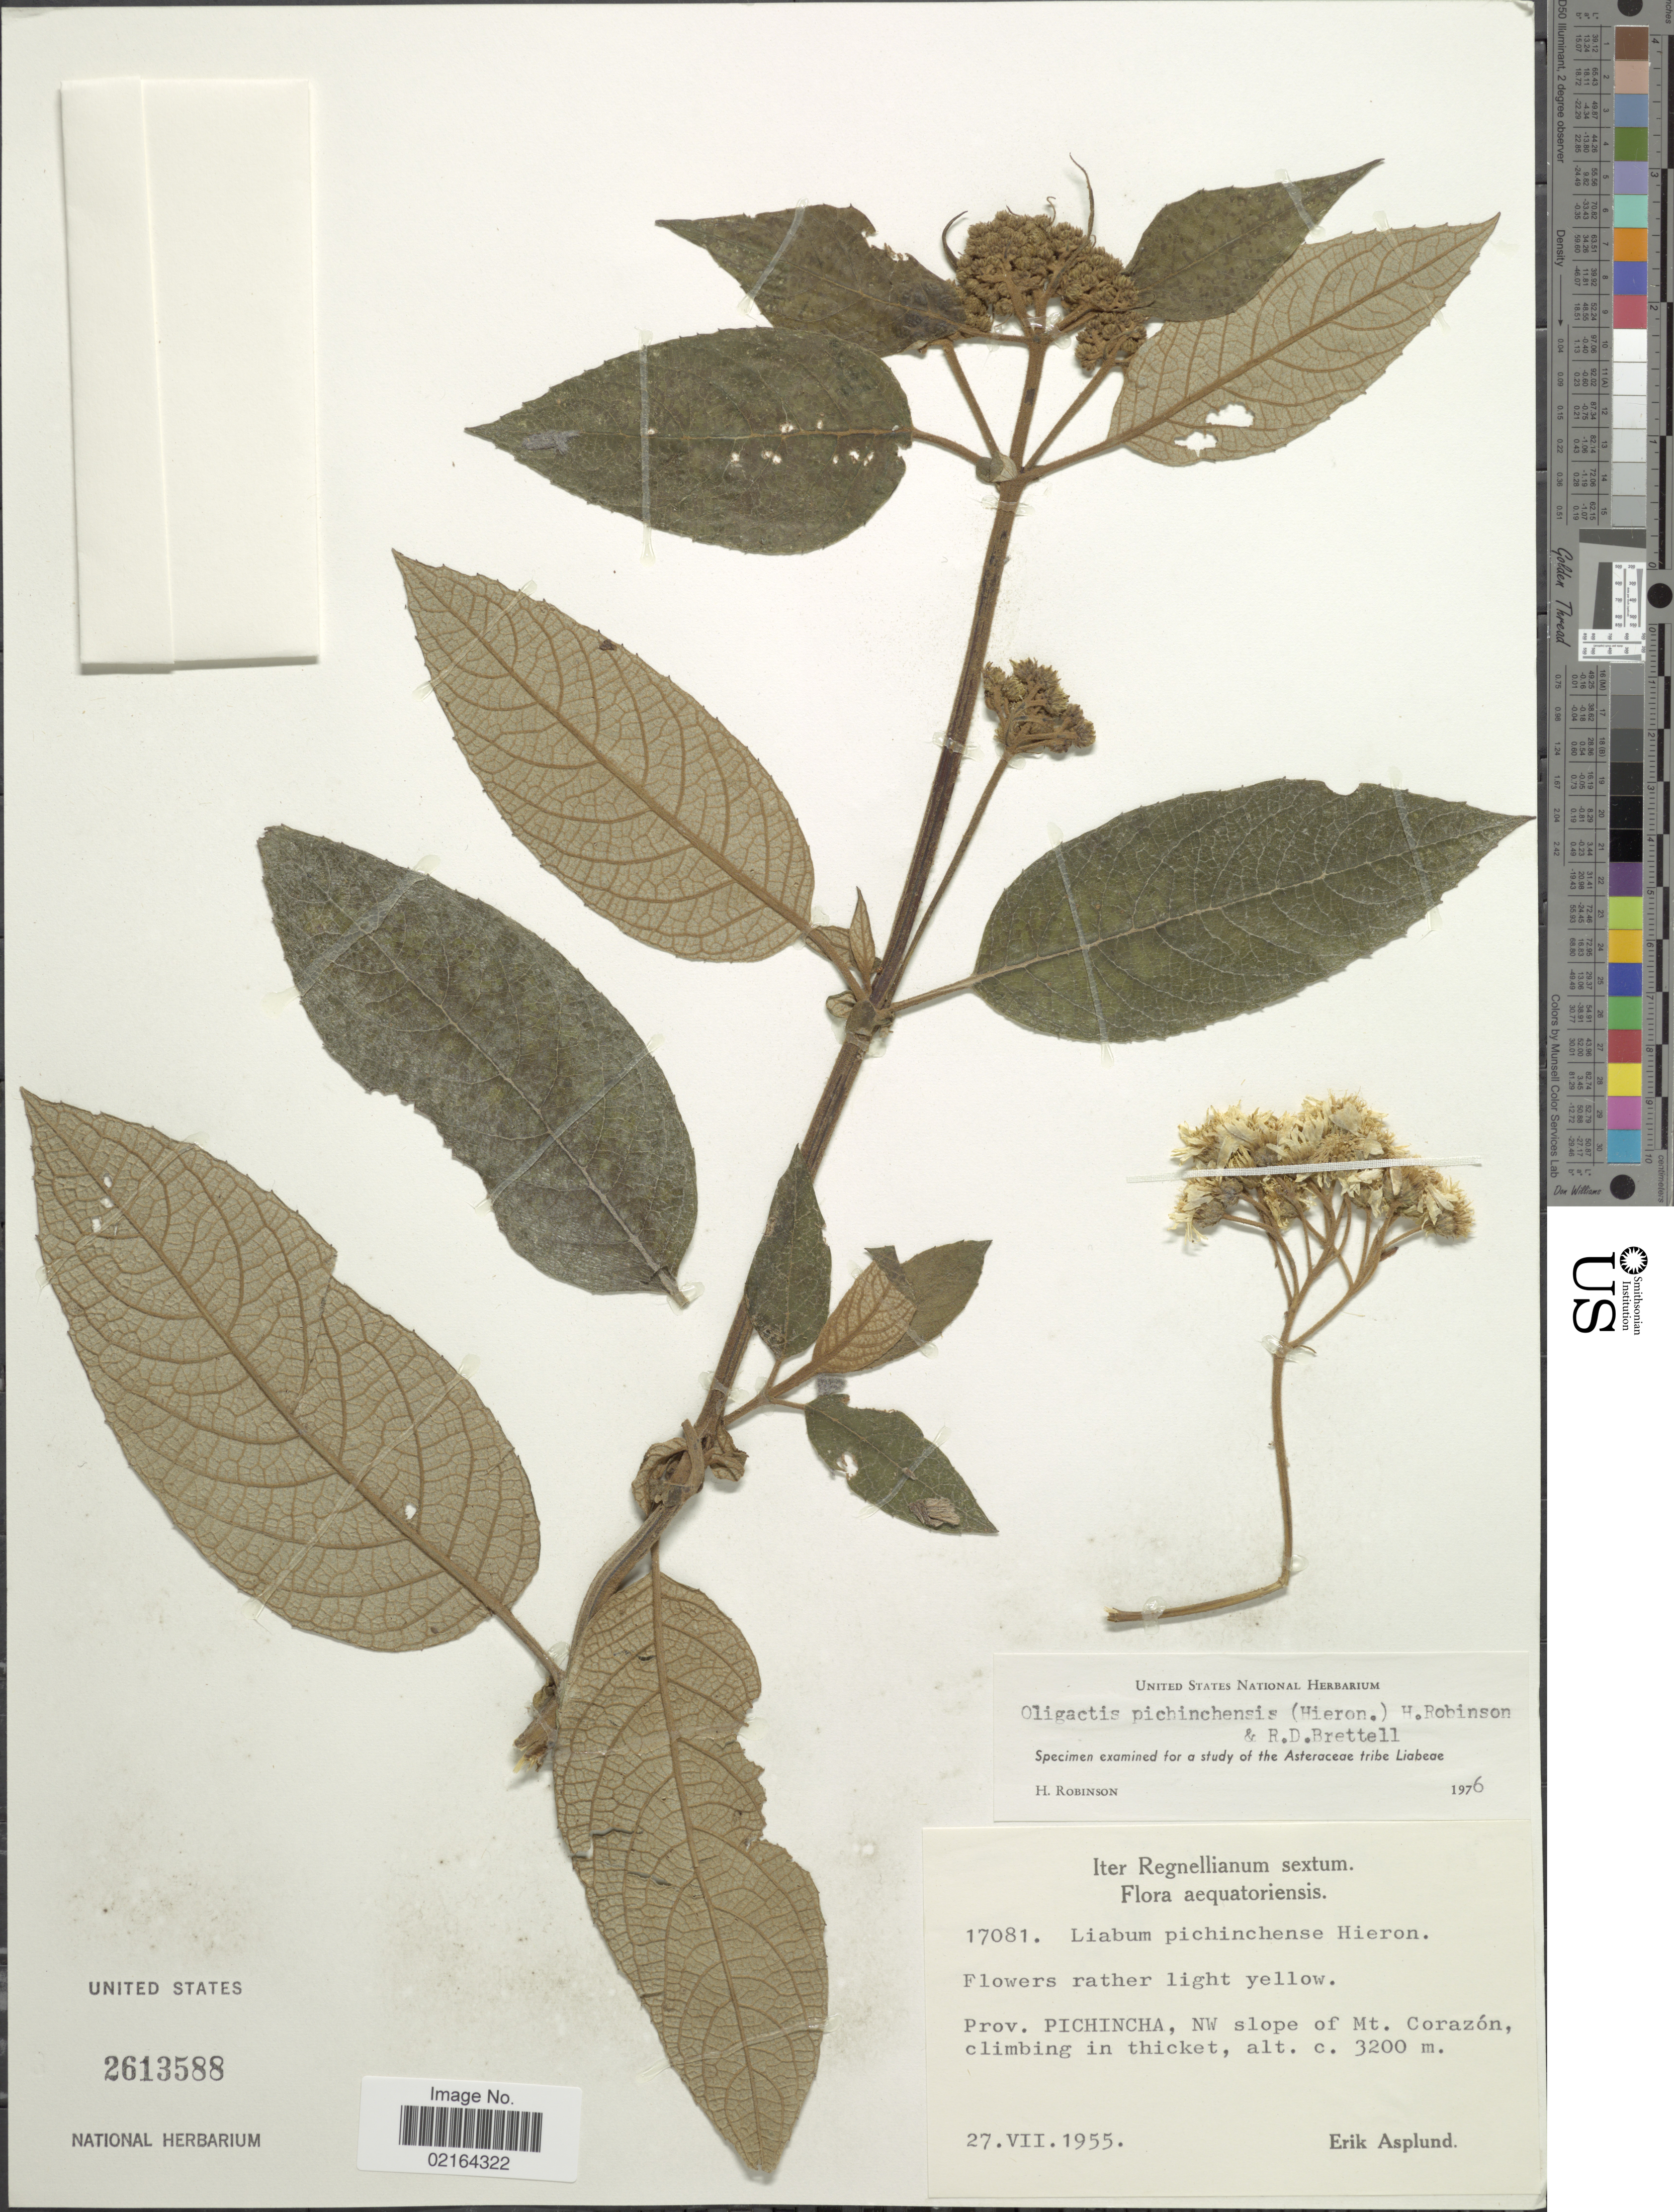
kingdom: Plantae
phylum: Tracheophyta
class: Magnoliopsida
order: Asterales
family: Asteraceae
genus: Sampera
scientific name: Sampera pichinichensis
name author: (Hieron.) V.A. Funk & H. Rob.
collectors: E. Asplund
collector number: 17081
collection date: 1955-07-27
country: Ecuador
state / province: Pichincha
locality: Prov. Pichincha, NW slope of Mt. Corazon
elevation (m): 3200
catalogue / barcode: US 2613588